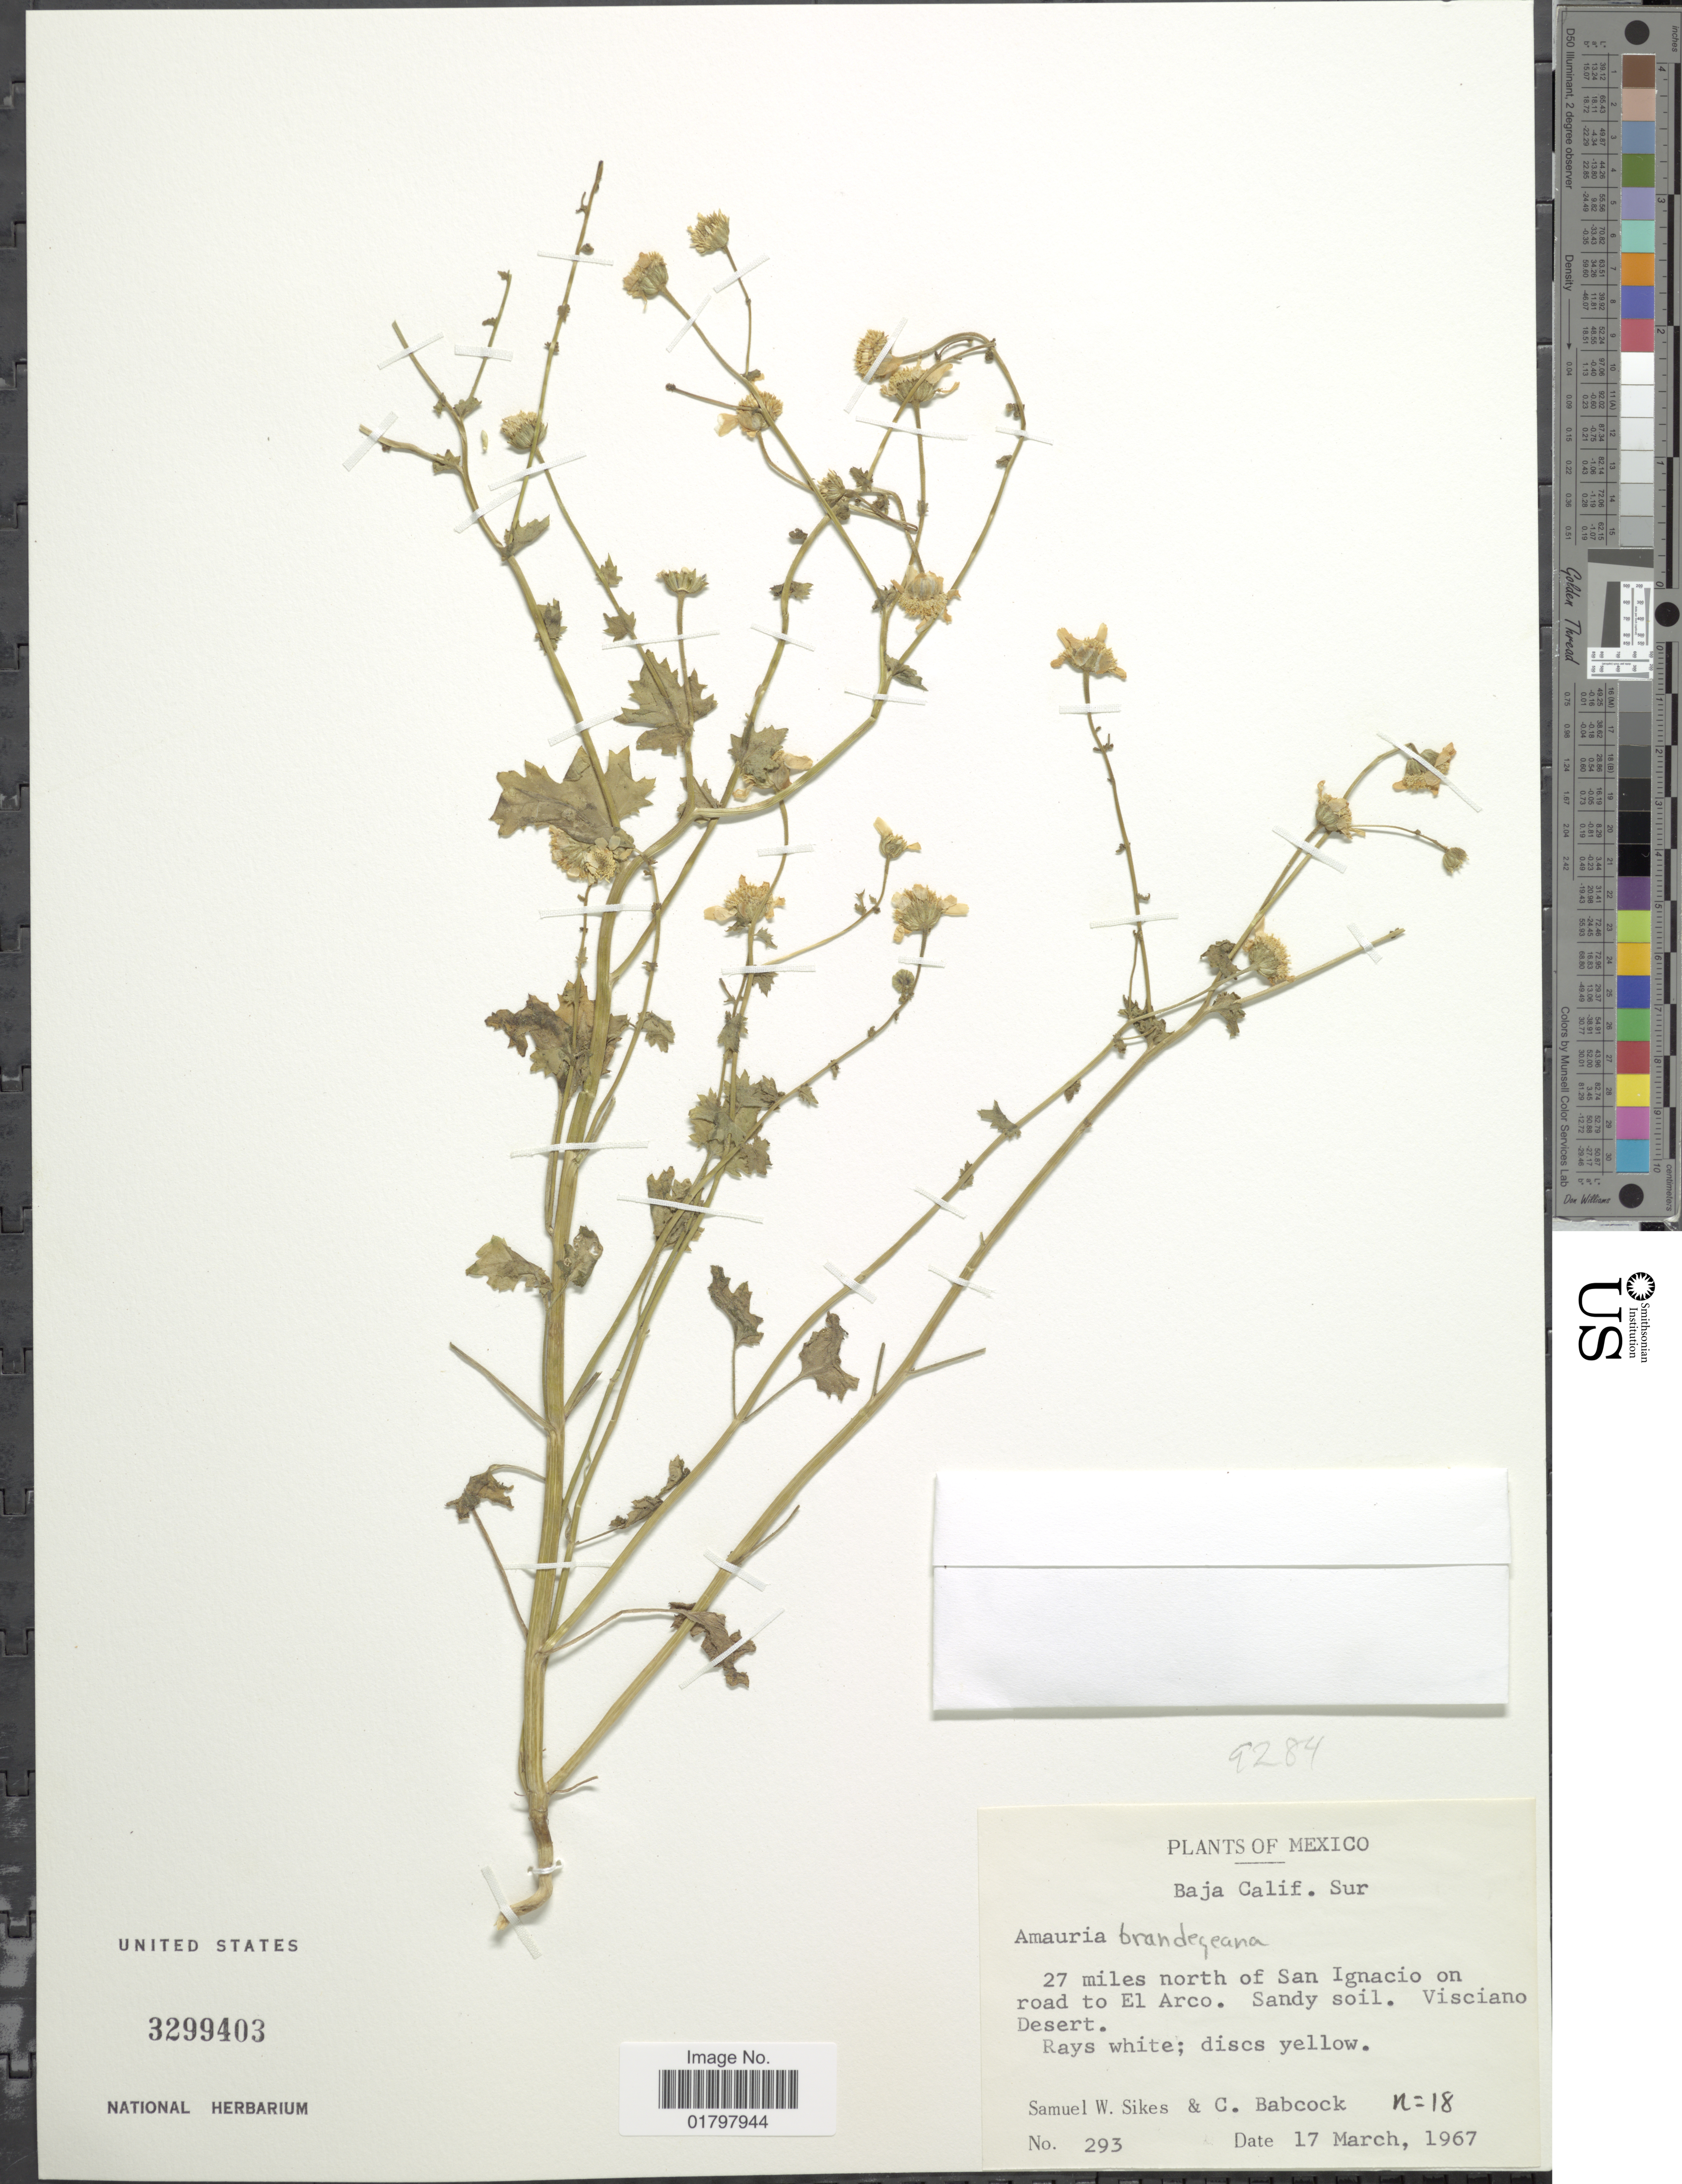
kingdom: Plantae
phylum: Tracheophyta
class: Magnoliopsida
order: Asterales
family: Asteraceae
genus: Amauria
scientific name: Amauria brandegeana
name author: (Rose) Rydb.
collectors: S. Sikes & C. Babcock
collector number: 293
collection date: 1967-03-17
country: Mexico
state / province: Baja California Sur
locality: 27 miles north of San Ignacio on road to El Arco. Sandy soil. Visciano Desert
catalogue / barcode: US 3299403